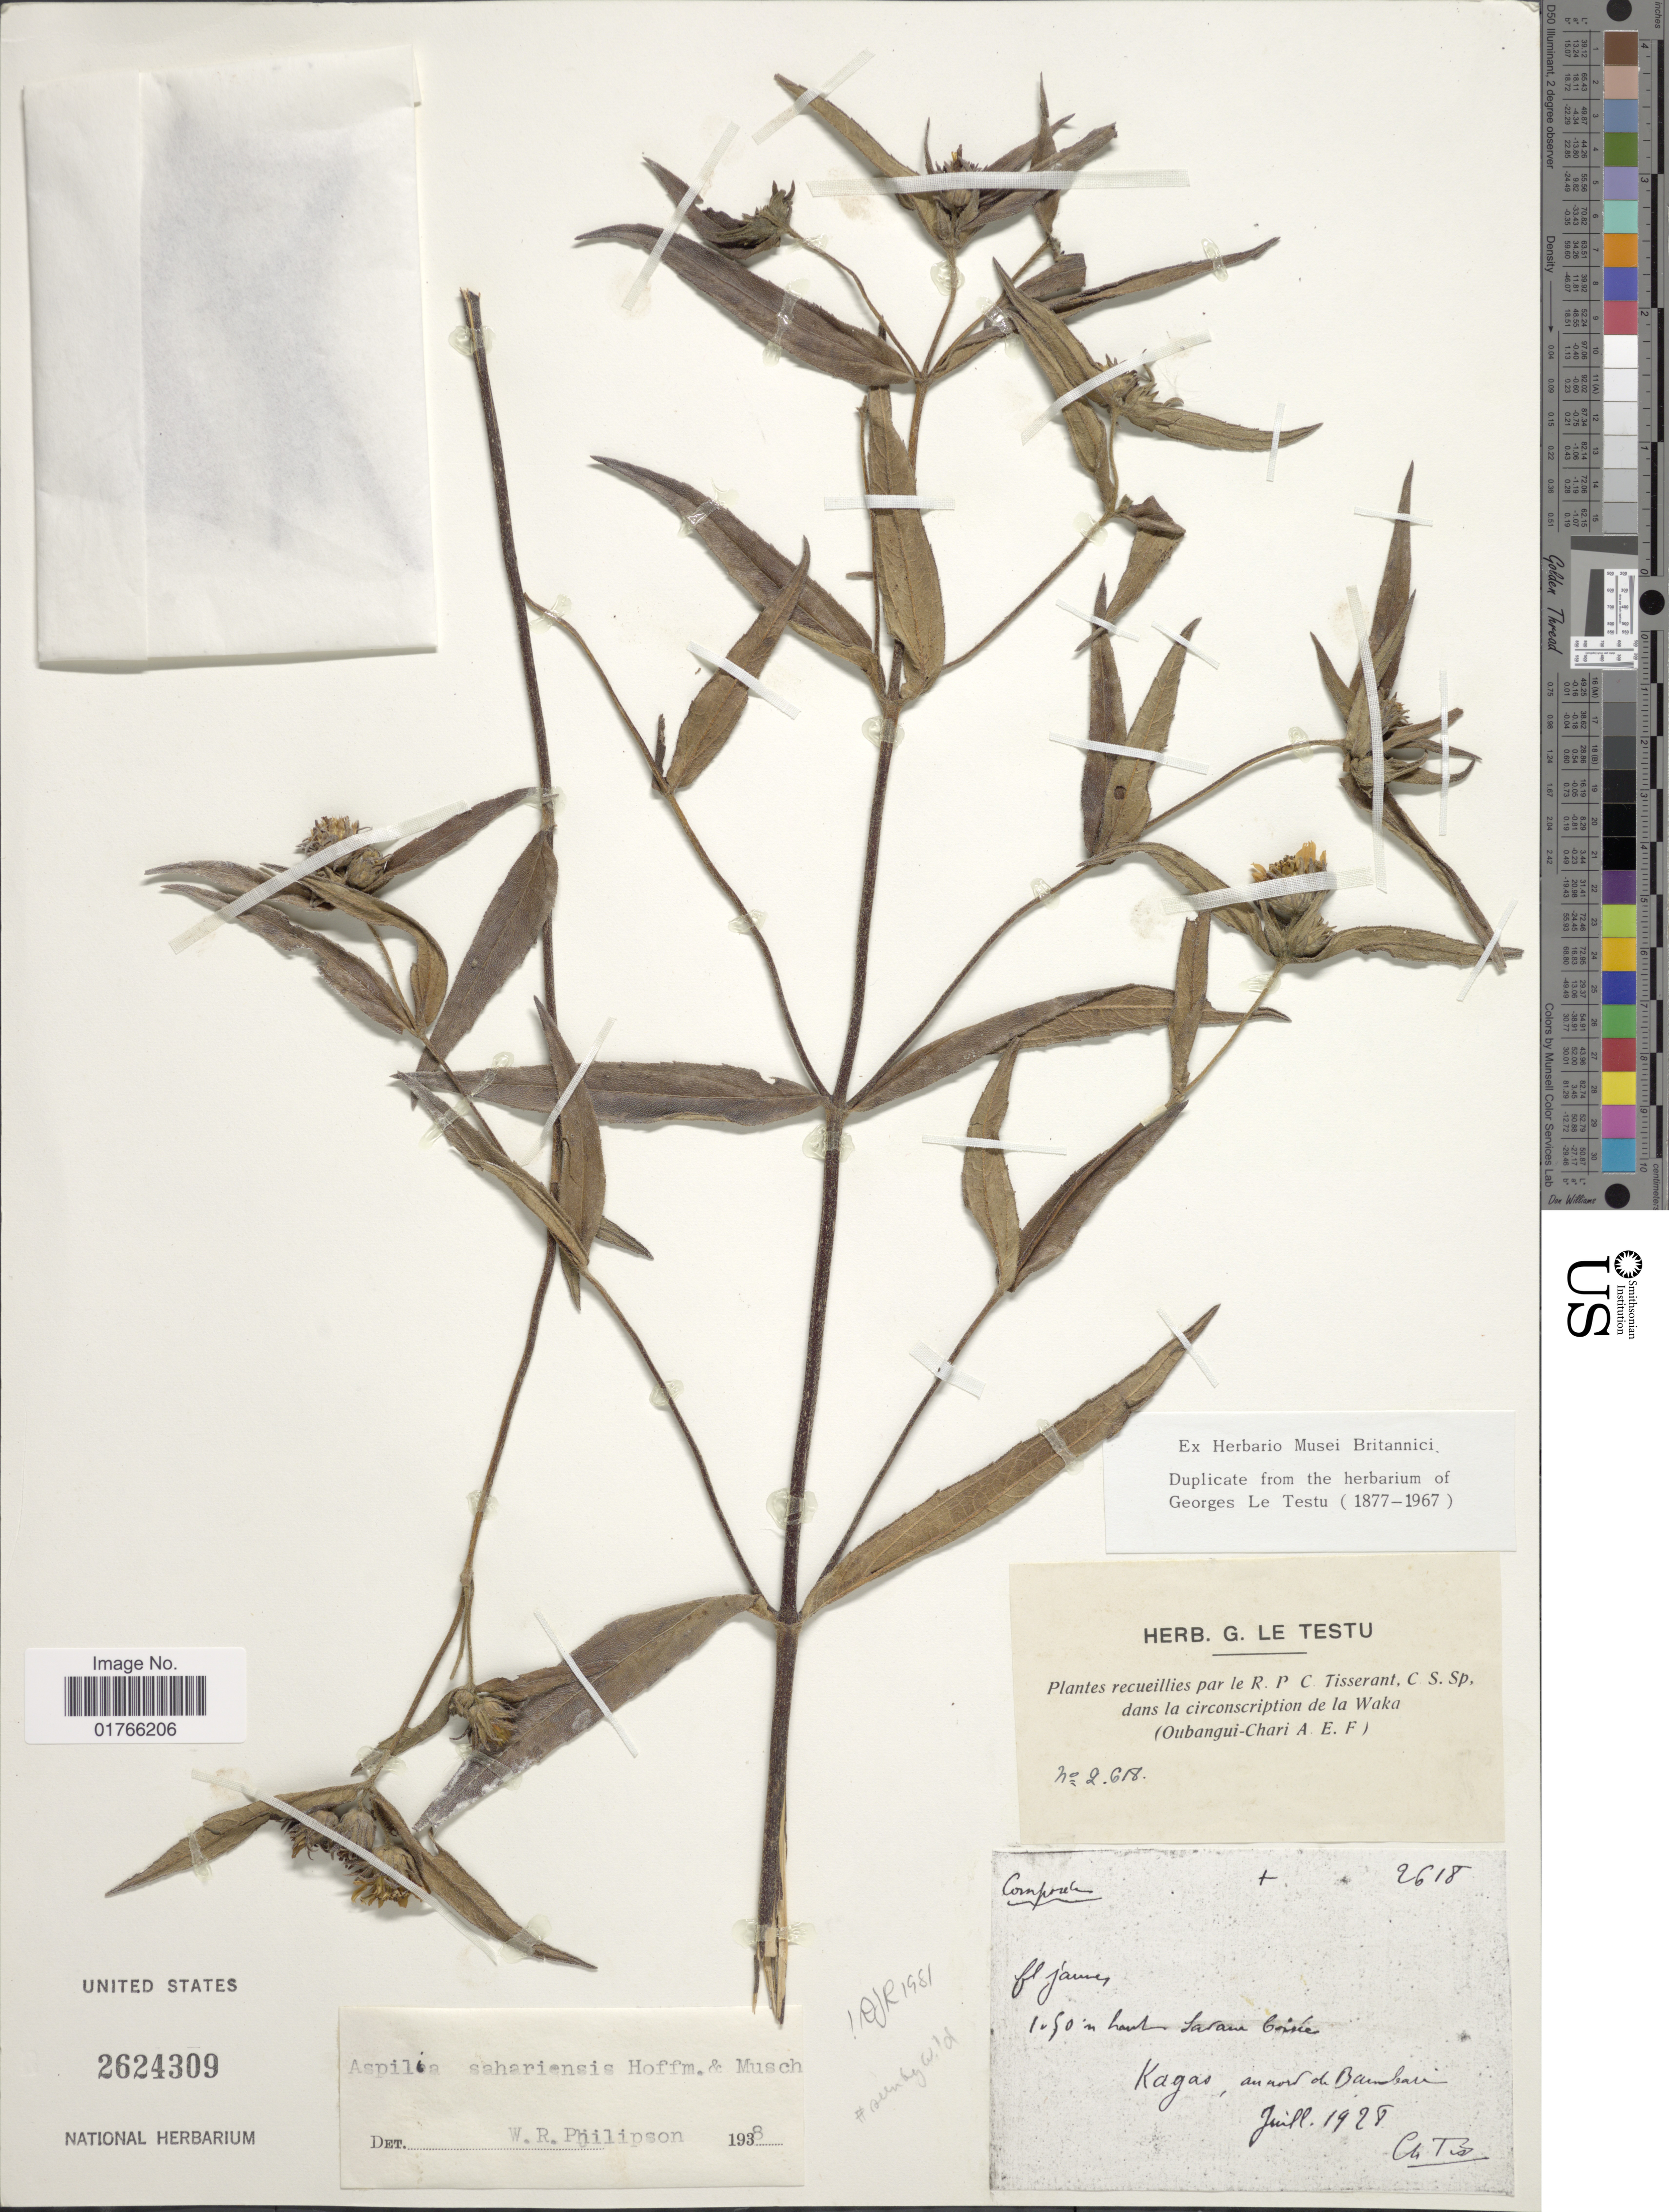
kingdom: Plantae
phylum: Tracheophyta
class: Magnoliopsida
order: Asterales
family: Asteraceae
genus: Aspilia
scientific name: Aspilia sahariensis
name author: O. Hoffm. & Muschl.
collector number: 2618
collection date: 1928-07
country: Philippines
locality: Kagas, au nord de Bamban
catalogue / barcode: US 2624309